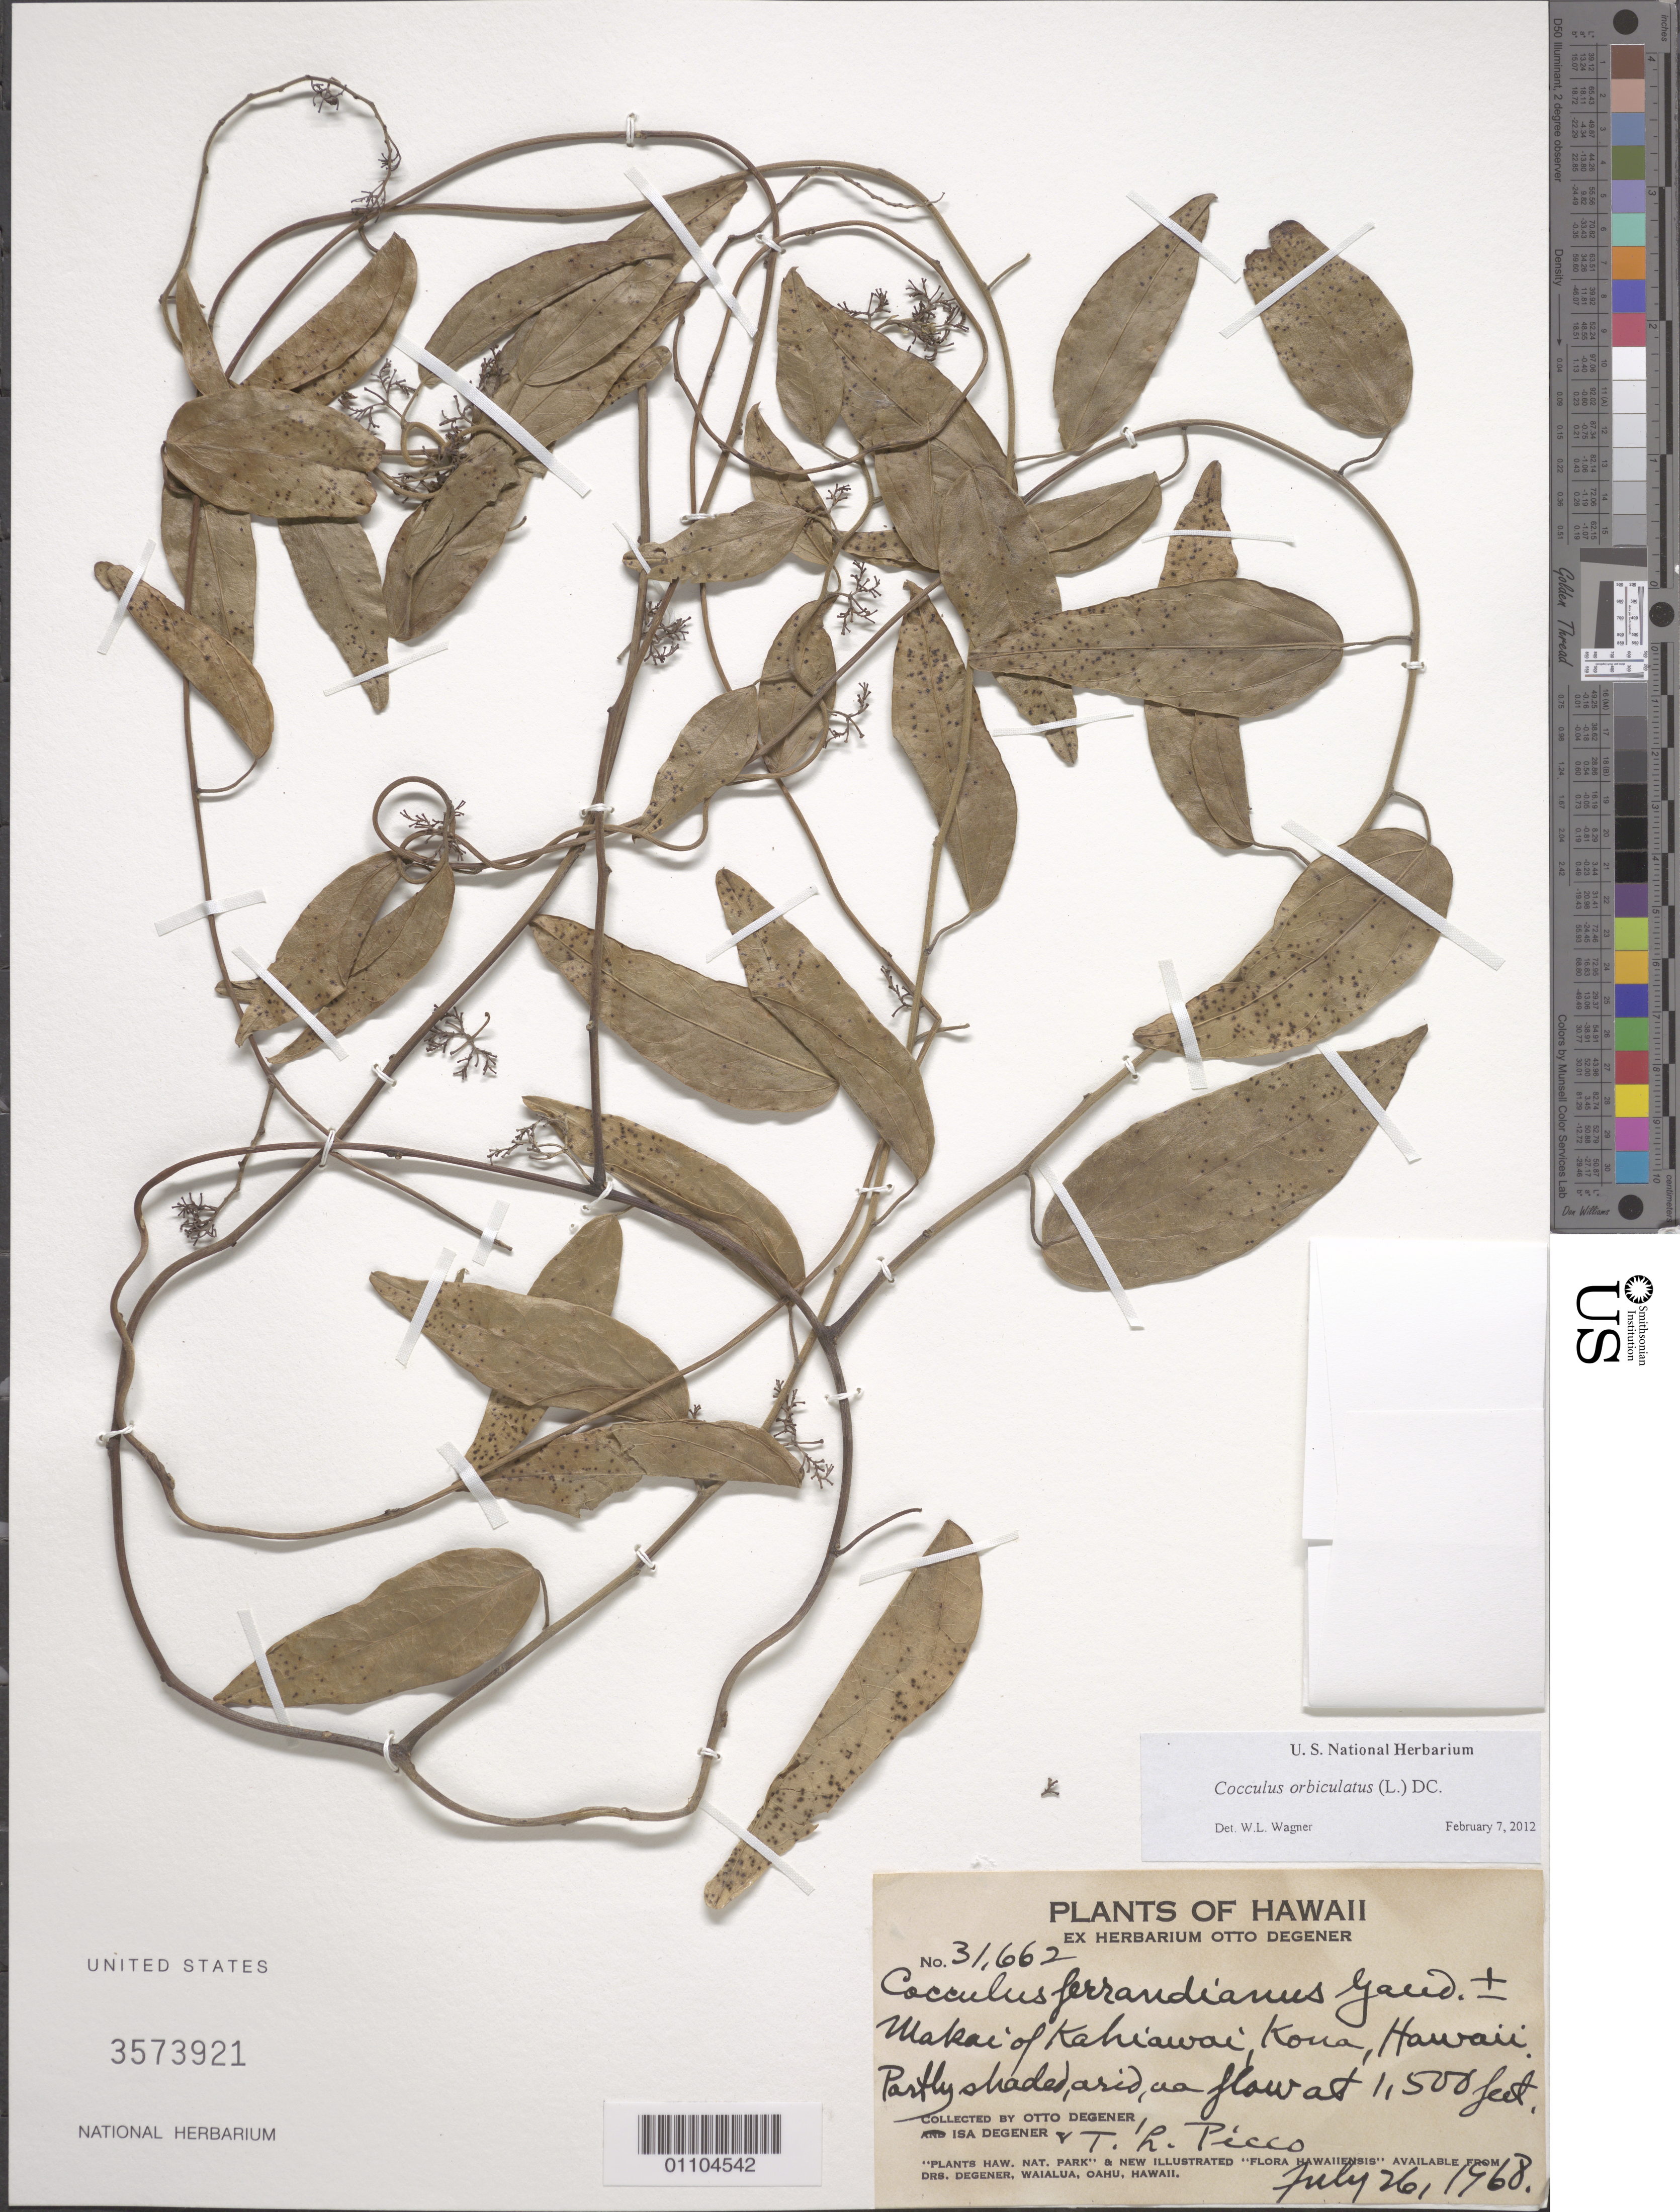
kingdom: Plantae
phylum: Tracheophyta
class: Magnoliopsida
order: Ranunculales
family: Menispermaceae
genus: Cocculus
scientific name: Cocculus orbiculatus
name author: (L.) DC.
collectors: O. Degener, I. Degener & T. Picco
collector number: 31662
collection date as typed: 26 Jul 1968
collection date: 1968-07-26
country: United States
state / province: Hawaii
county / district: Hawaii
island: Hawaii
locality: Makai of Kahiawai, Kona.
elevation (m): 457.2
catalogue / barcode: US 3573921